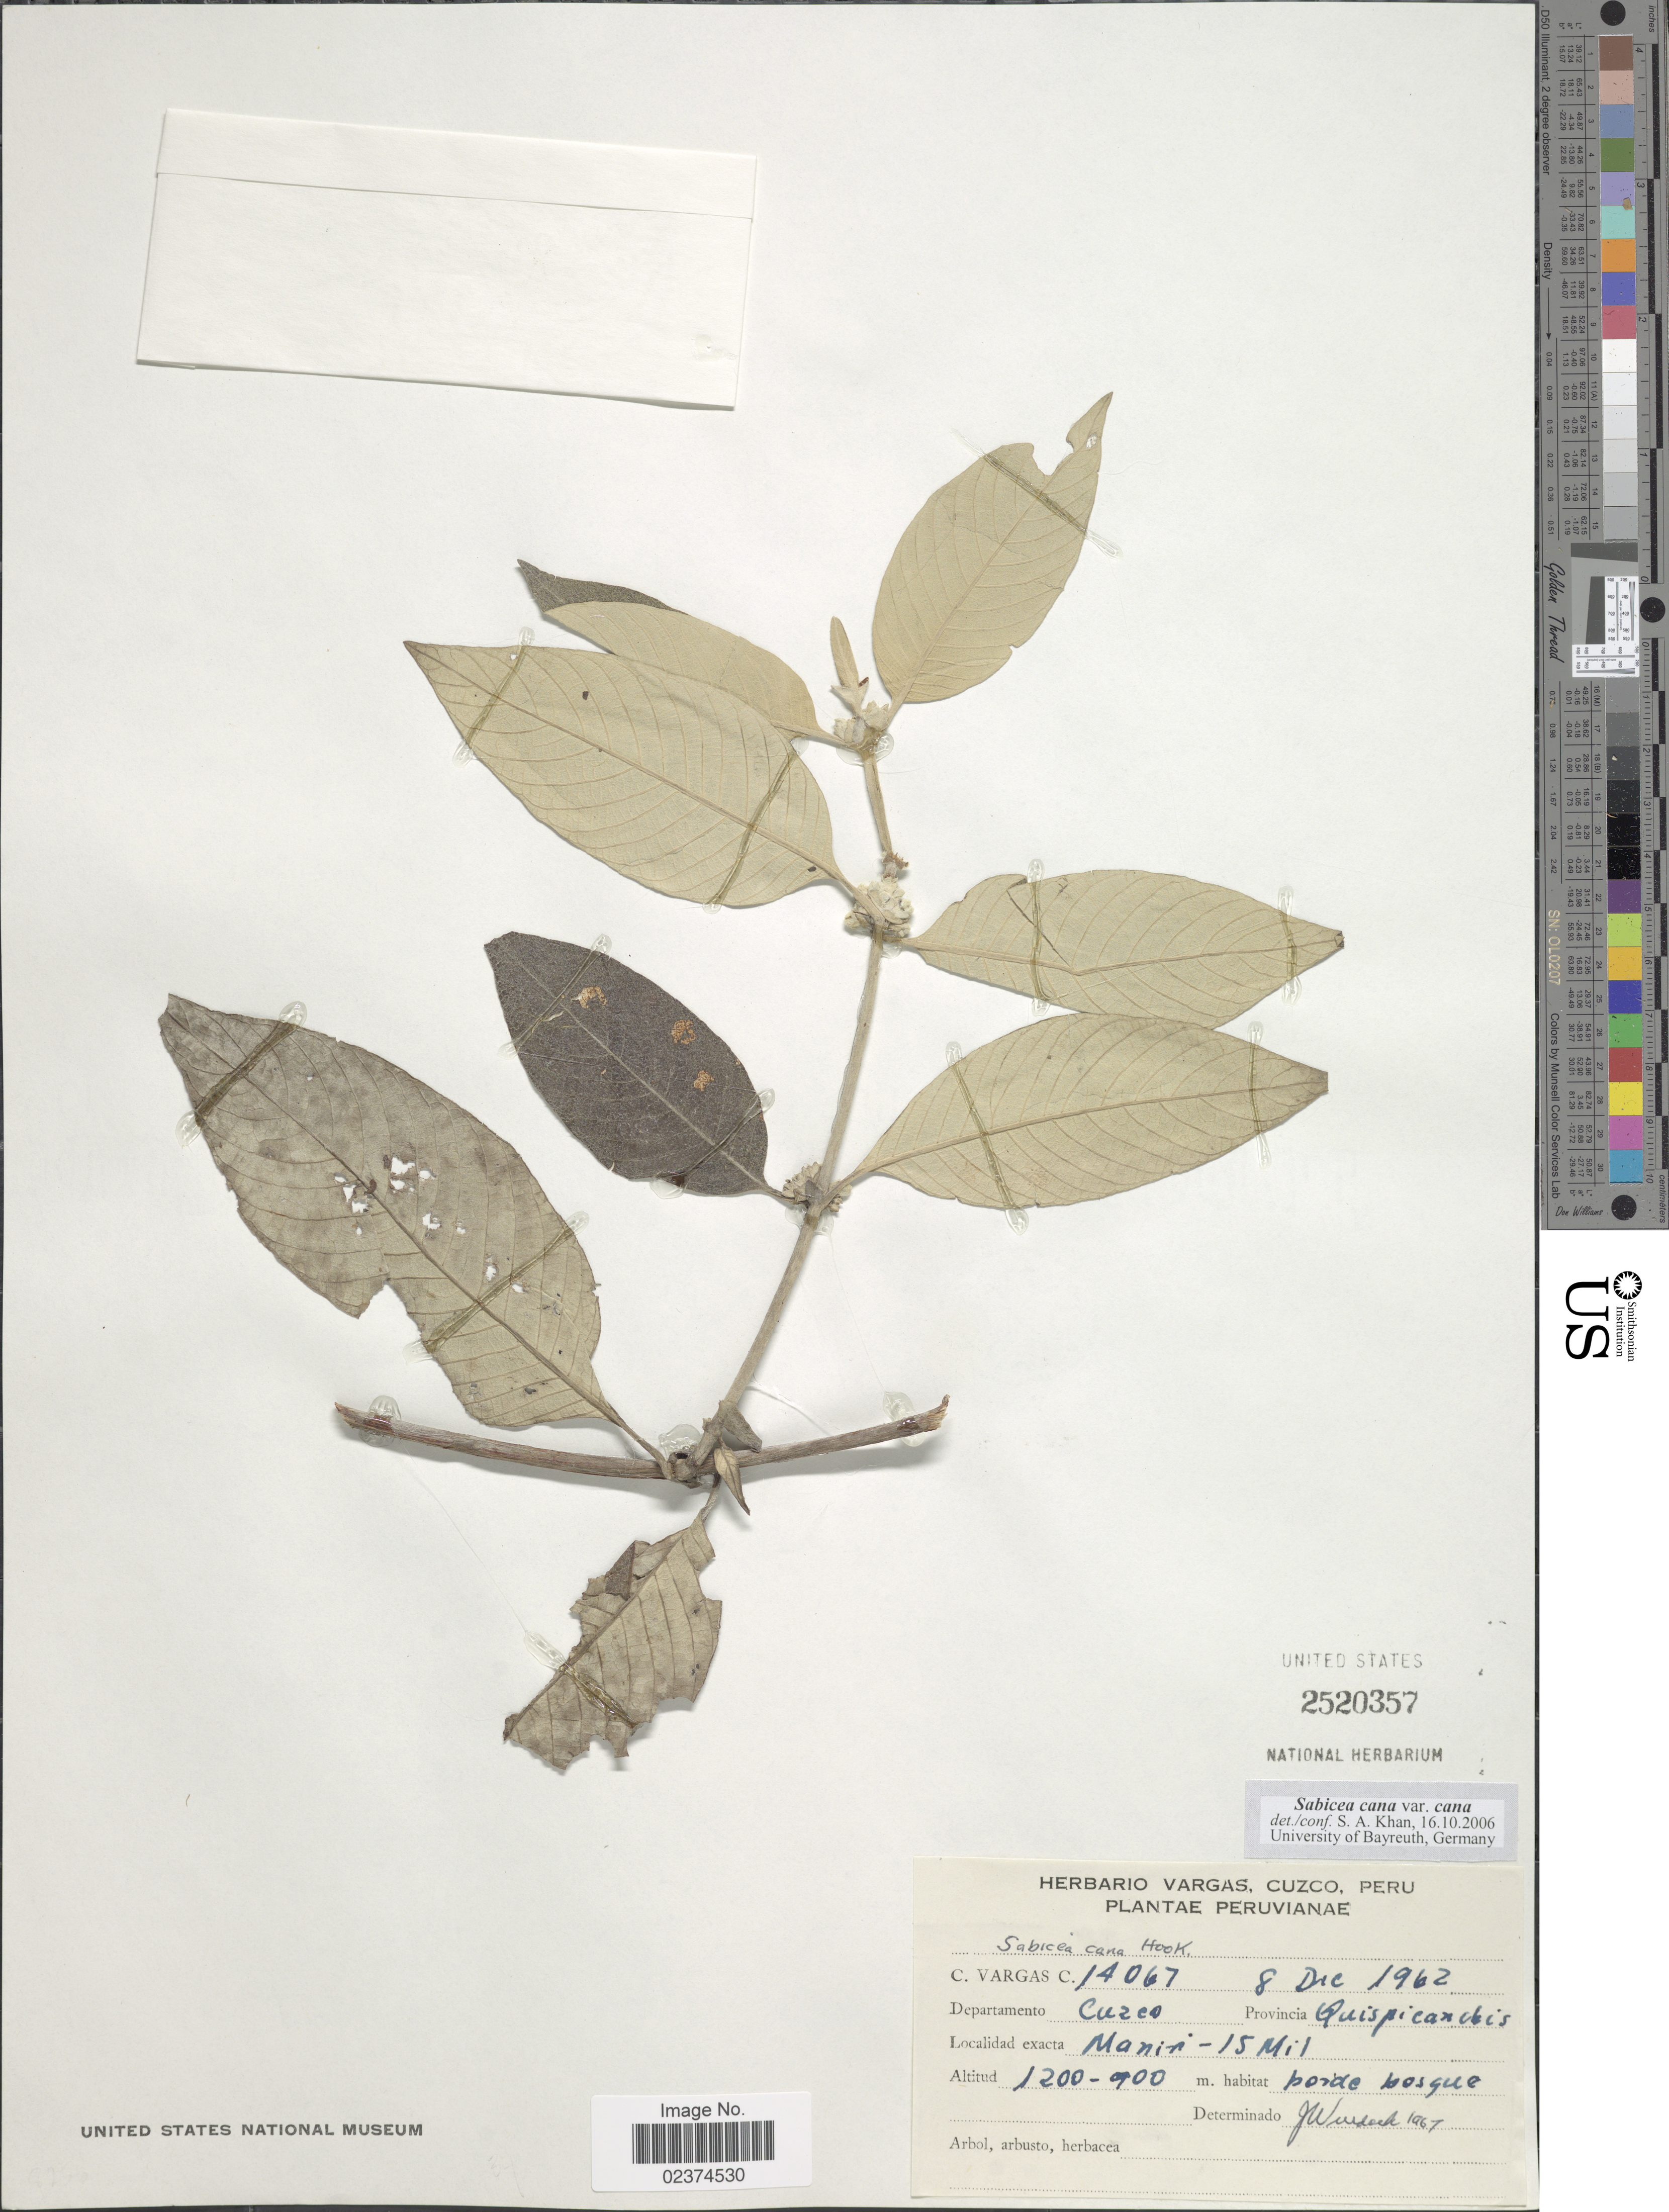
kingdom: Plantae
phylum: Tracheophyta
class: Magnoliopsida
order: Gentianales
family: Rubiaceae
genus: Sabicea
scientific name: Sabicea cana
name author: Hook. f.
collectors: C. Vargas Calderón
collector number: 14067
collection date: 1962-12-08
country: Peru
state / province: Cusco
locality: Departamento Cuzco, Provincia Quispicanchis, Maniri - 15 Mil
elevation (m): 900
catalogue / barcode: US 2520357